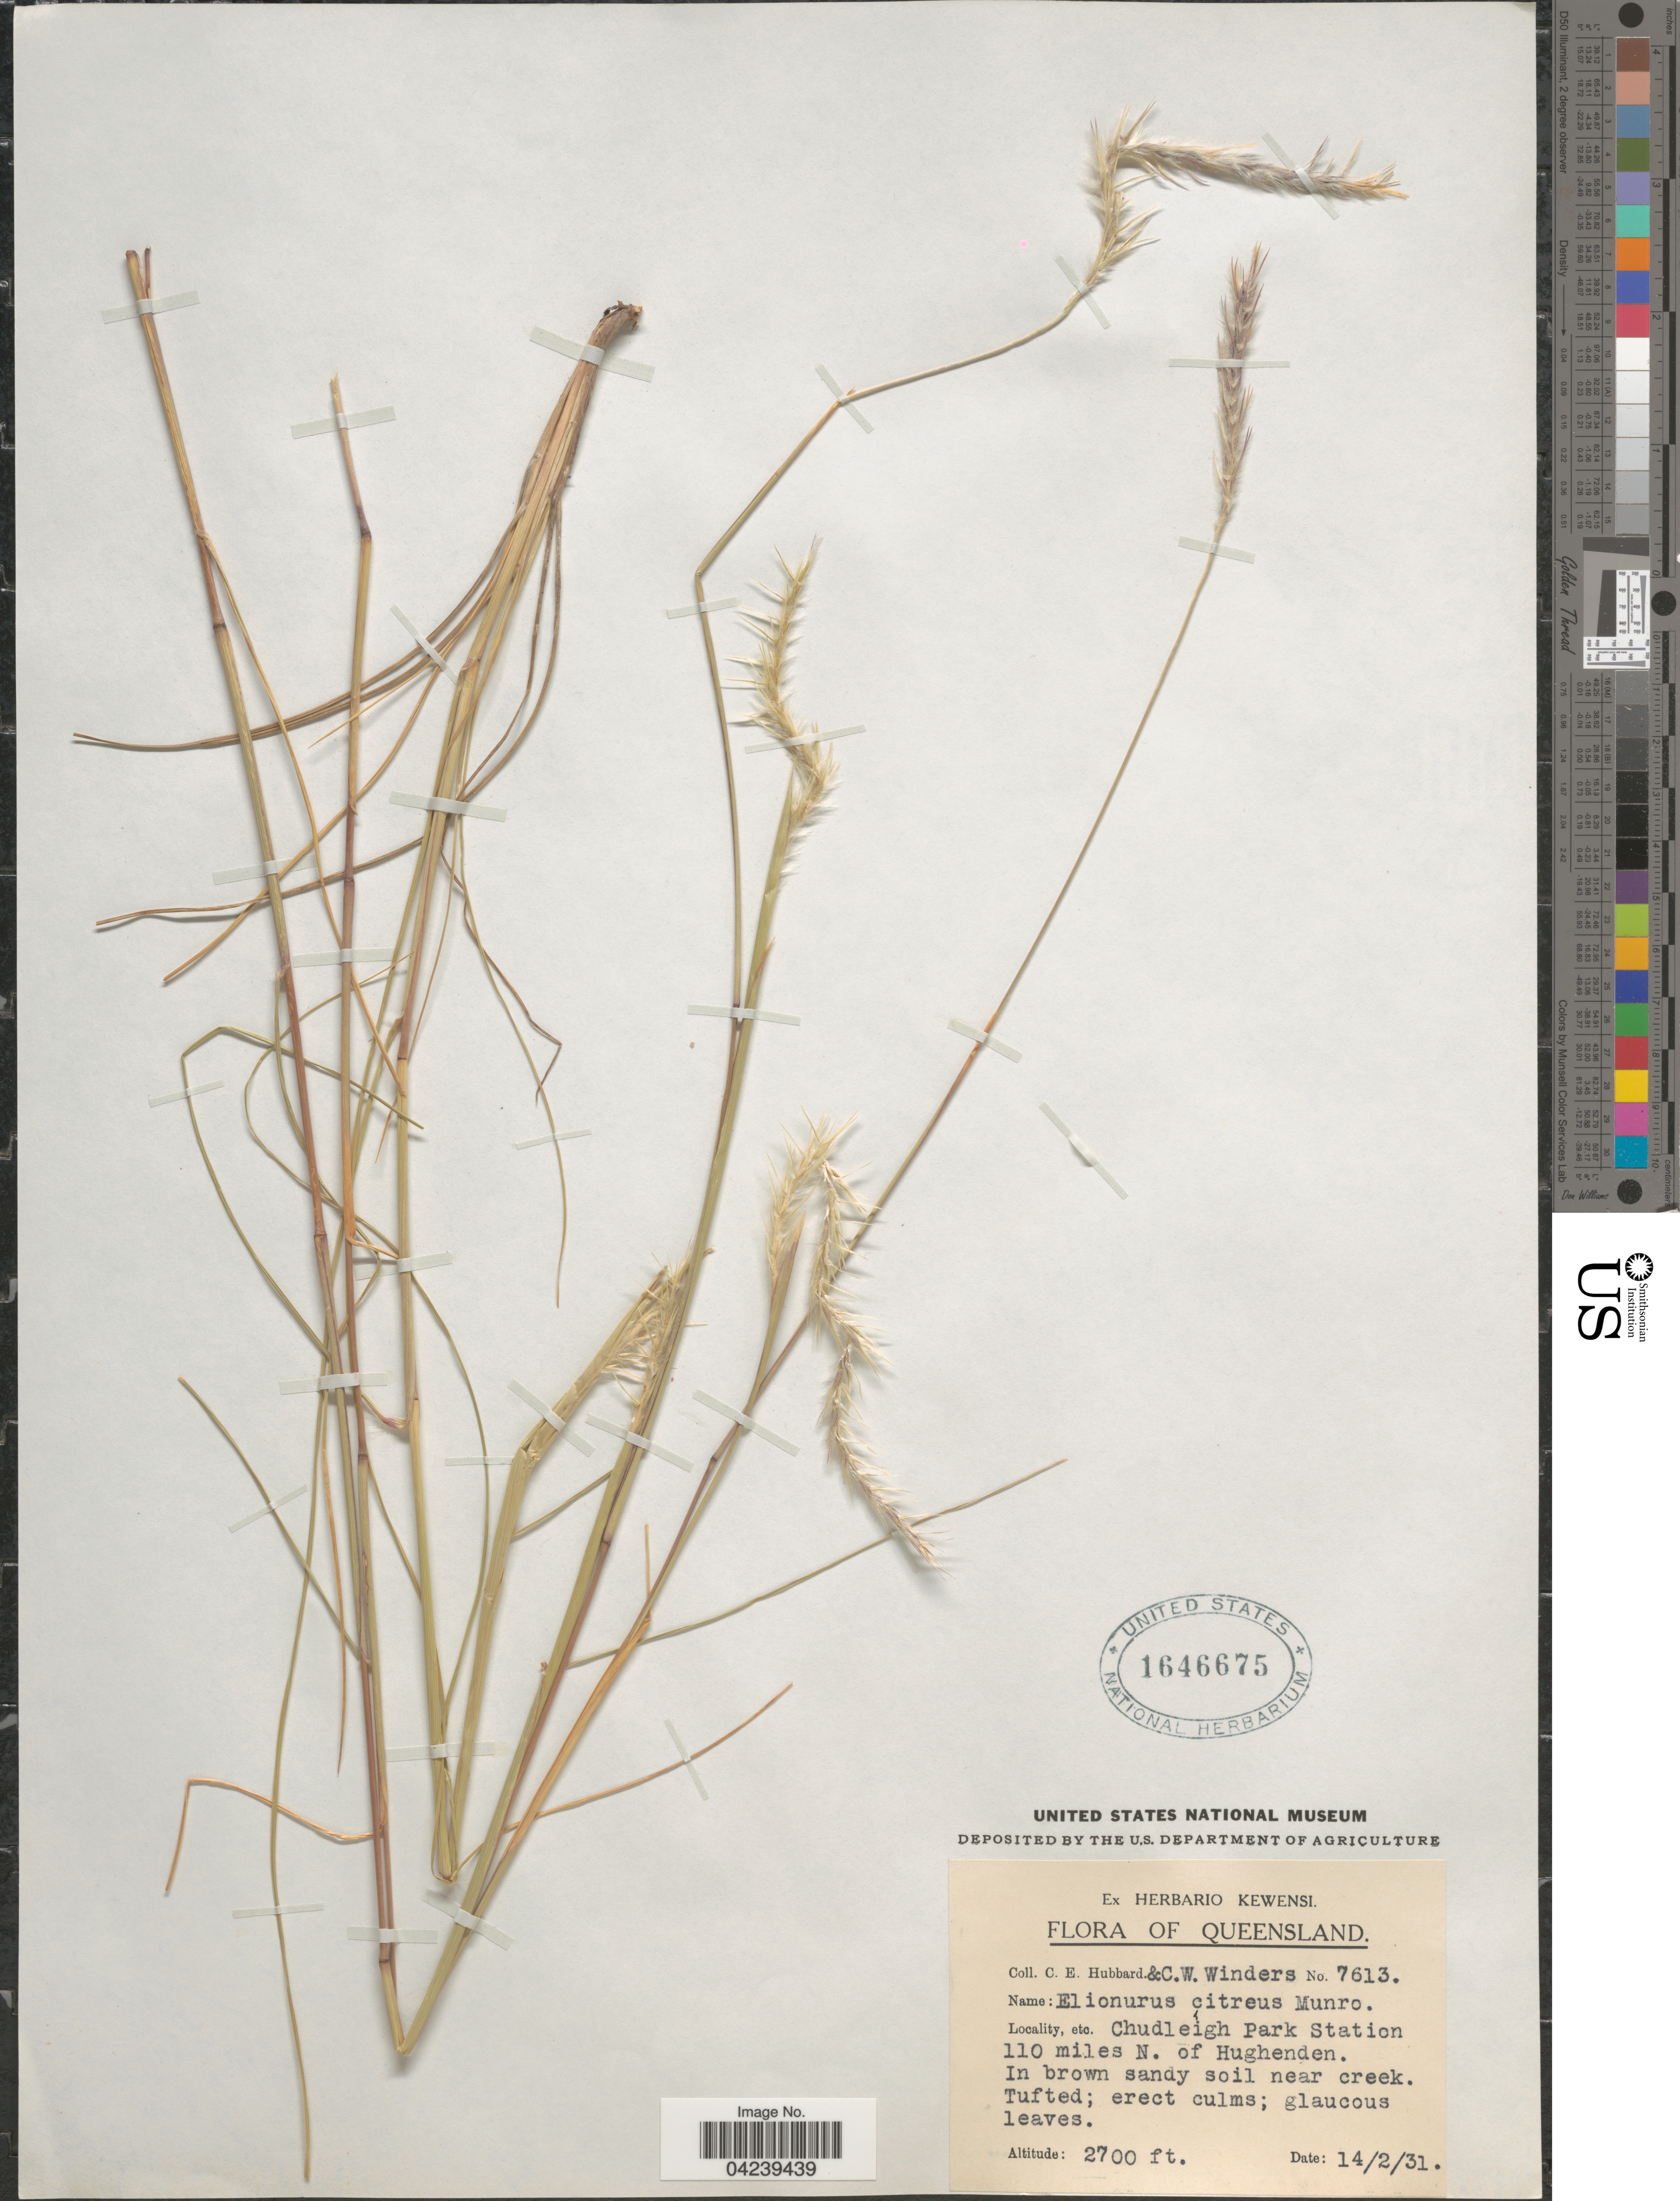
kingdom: Plantae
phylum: Tracheophyta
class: Liliopsida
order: Poales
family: Poaceae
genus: Elionurus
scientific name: Elionurus citreus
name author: (R. Br.) Munro ex Benth.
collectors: C. E. Hubbard & C. Winders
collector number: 7613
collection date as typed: Transcribed d/m/y: 14/2/31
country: Australia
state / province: Queensland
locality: Chudleigh Park Station. 110 miles N. of Hughenden. In brown sandy soil near creek.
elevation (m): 823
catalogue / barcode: US 1646675